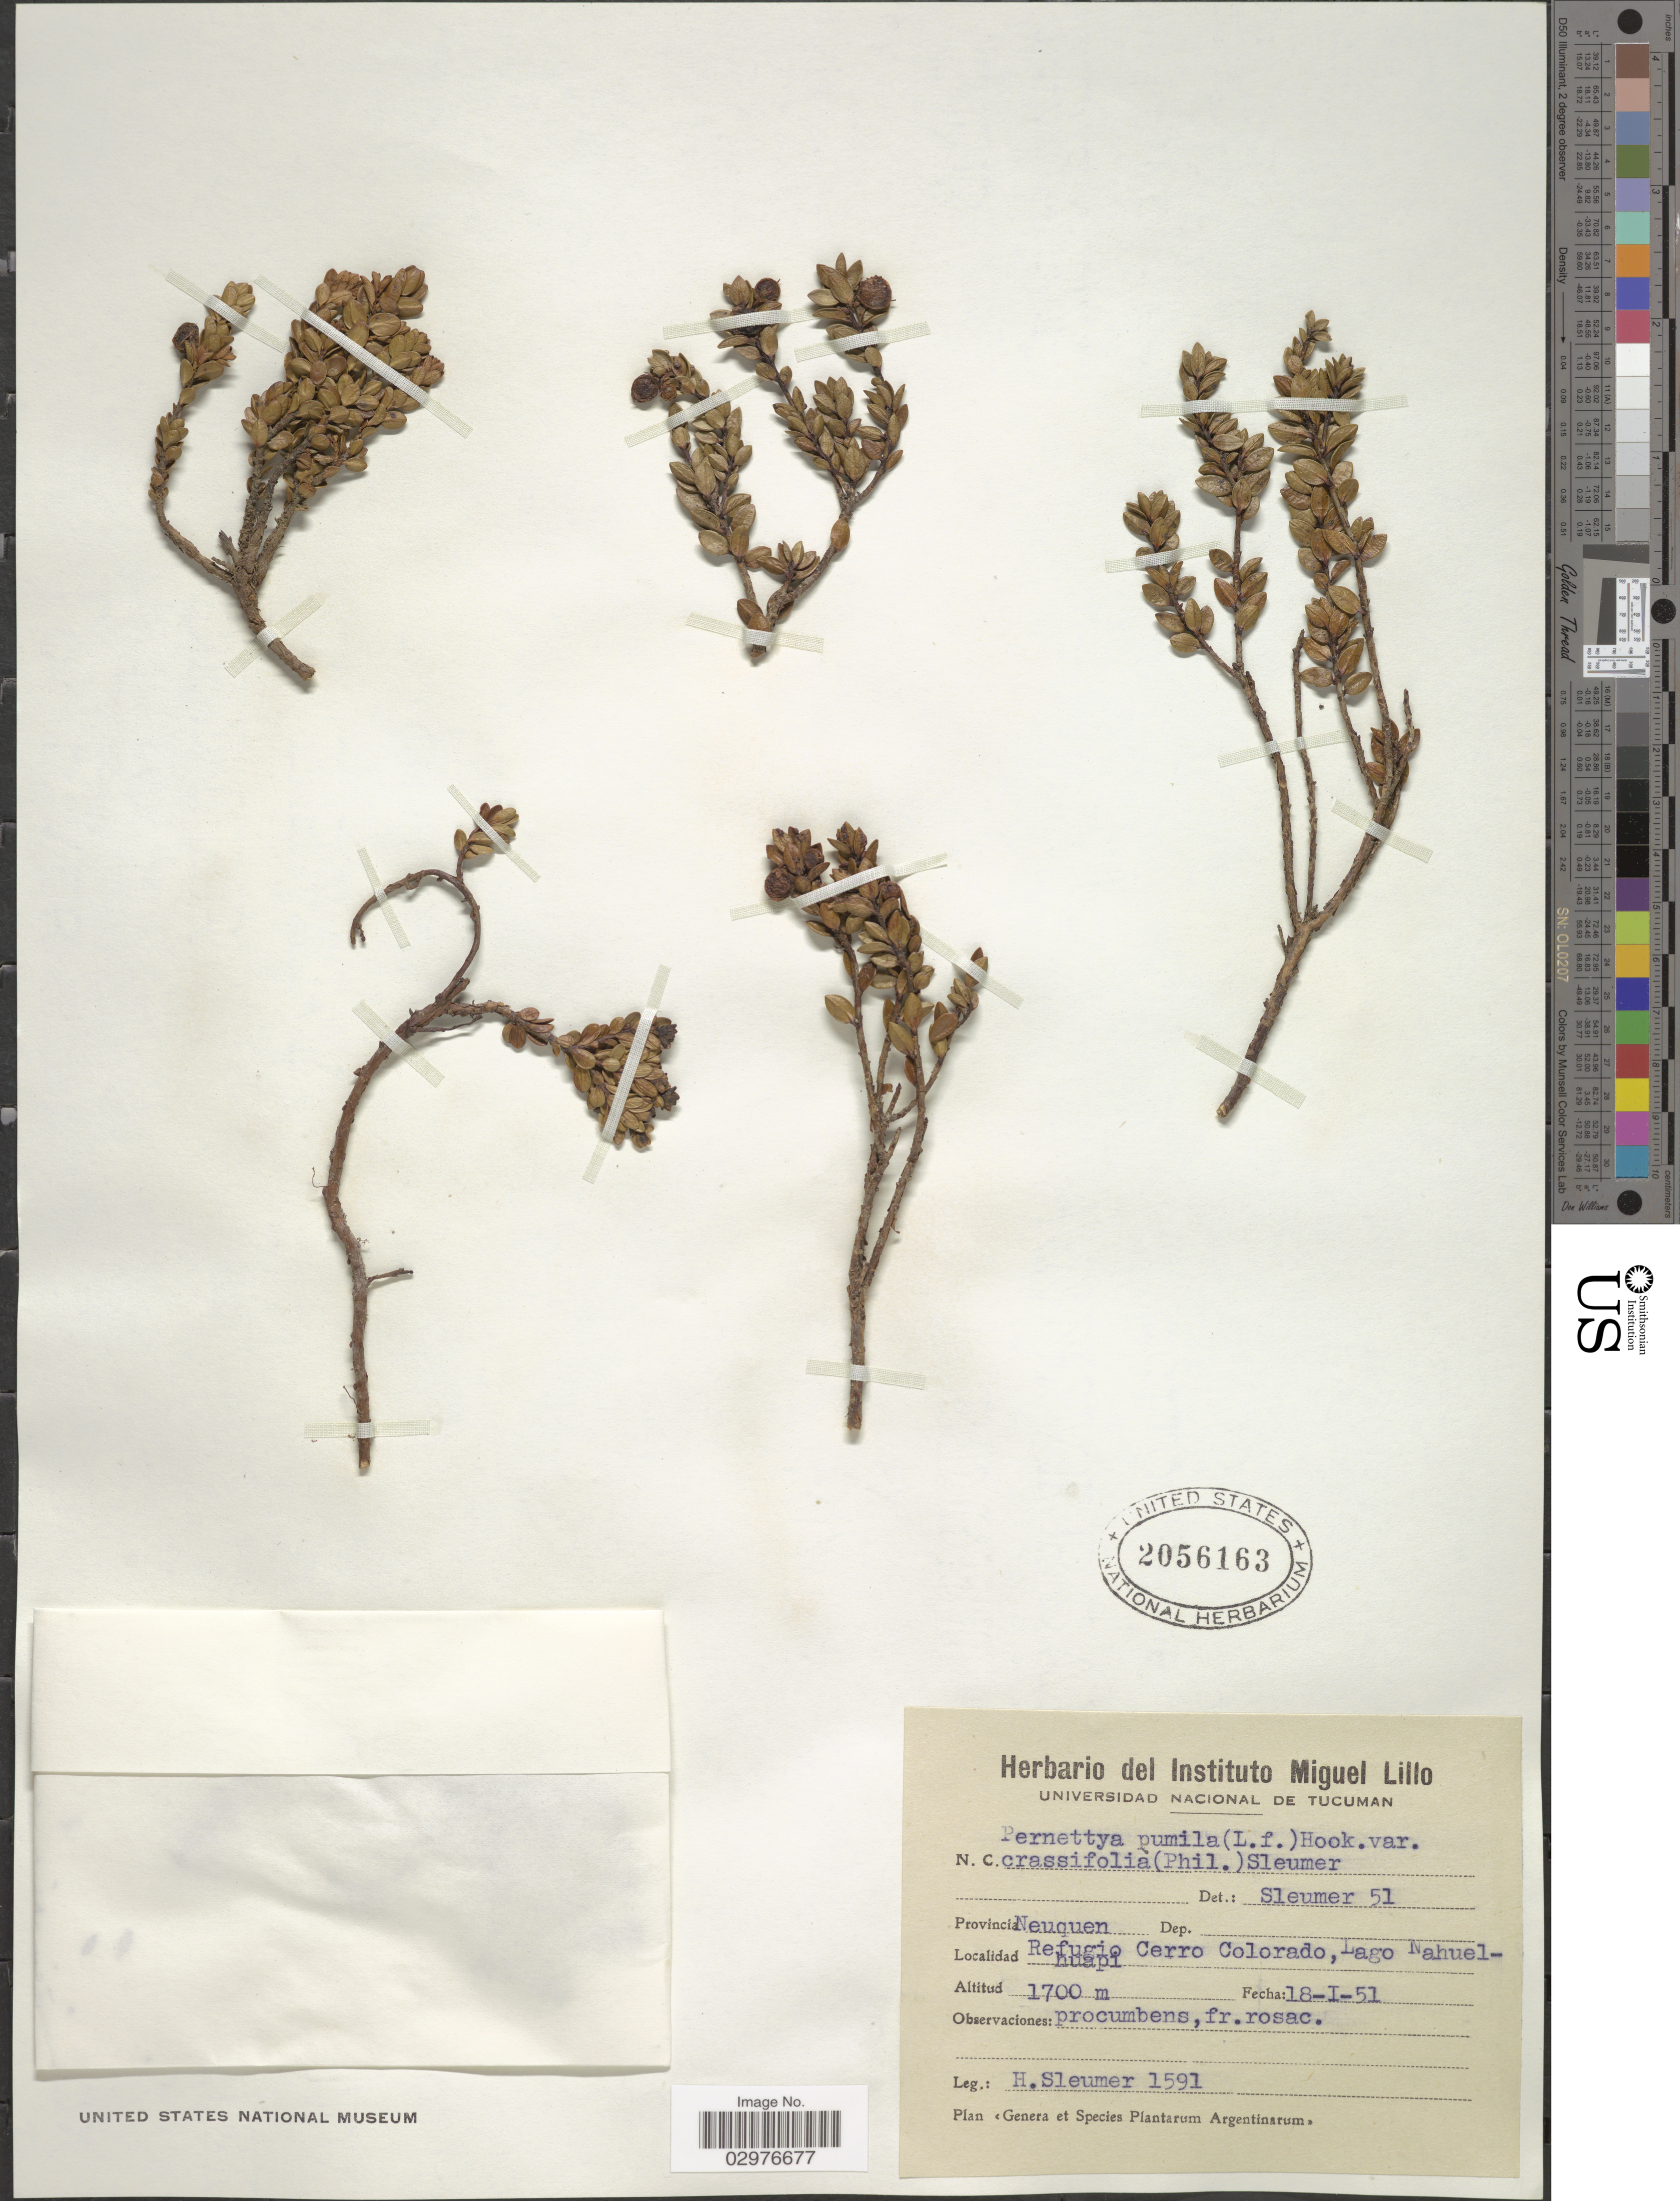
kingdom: Plantae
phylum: Tracheophyta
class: Magnoliopsida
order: Ericales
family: Ericaceae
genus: Gaultheria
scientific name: Gaultheria pumila var. crassifolia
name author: (Phil.) D.J. Middleton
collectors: H. O. Sleumer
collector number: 1591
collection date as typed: Transcribed d/m/y: 18/1/51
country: Argentina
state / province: Neuquen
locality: Refugio Cerro Colorado, Lago Nahuelhaupi.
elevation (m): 1700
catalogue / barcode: US 2056163